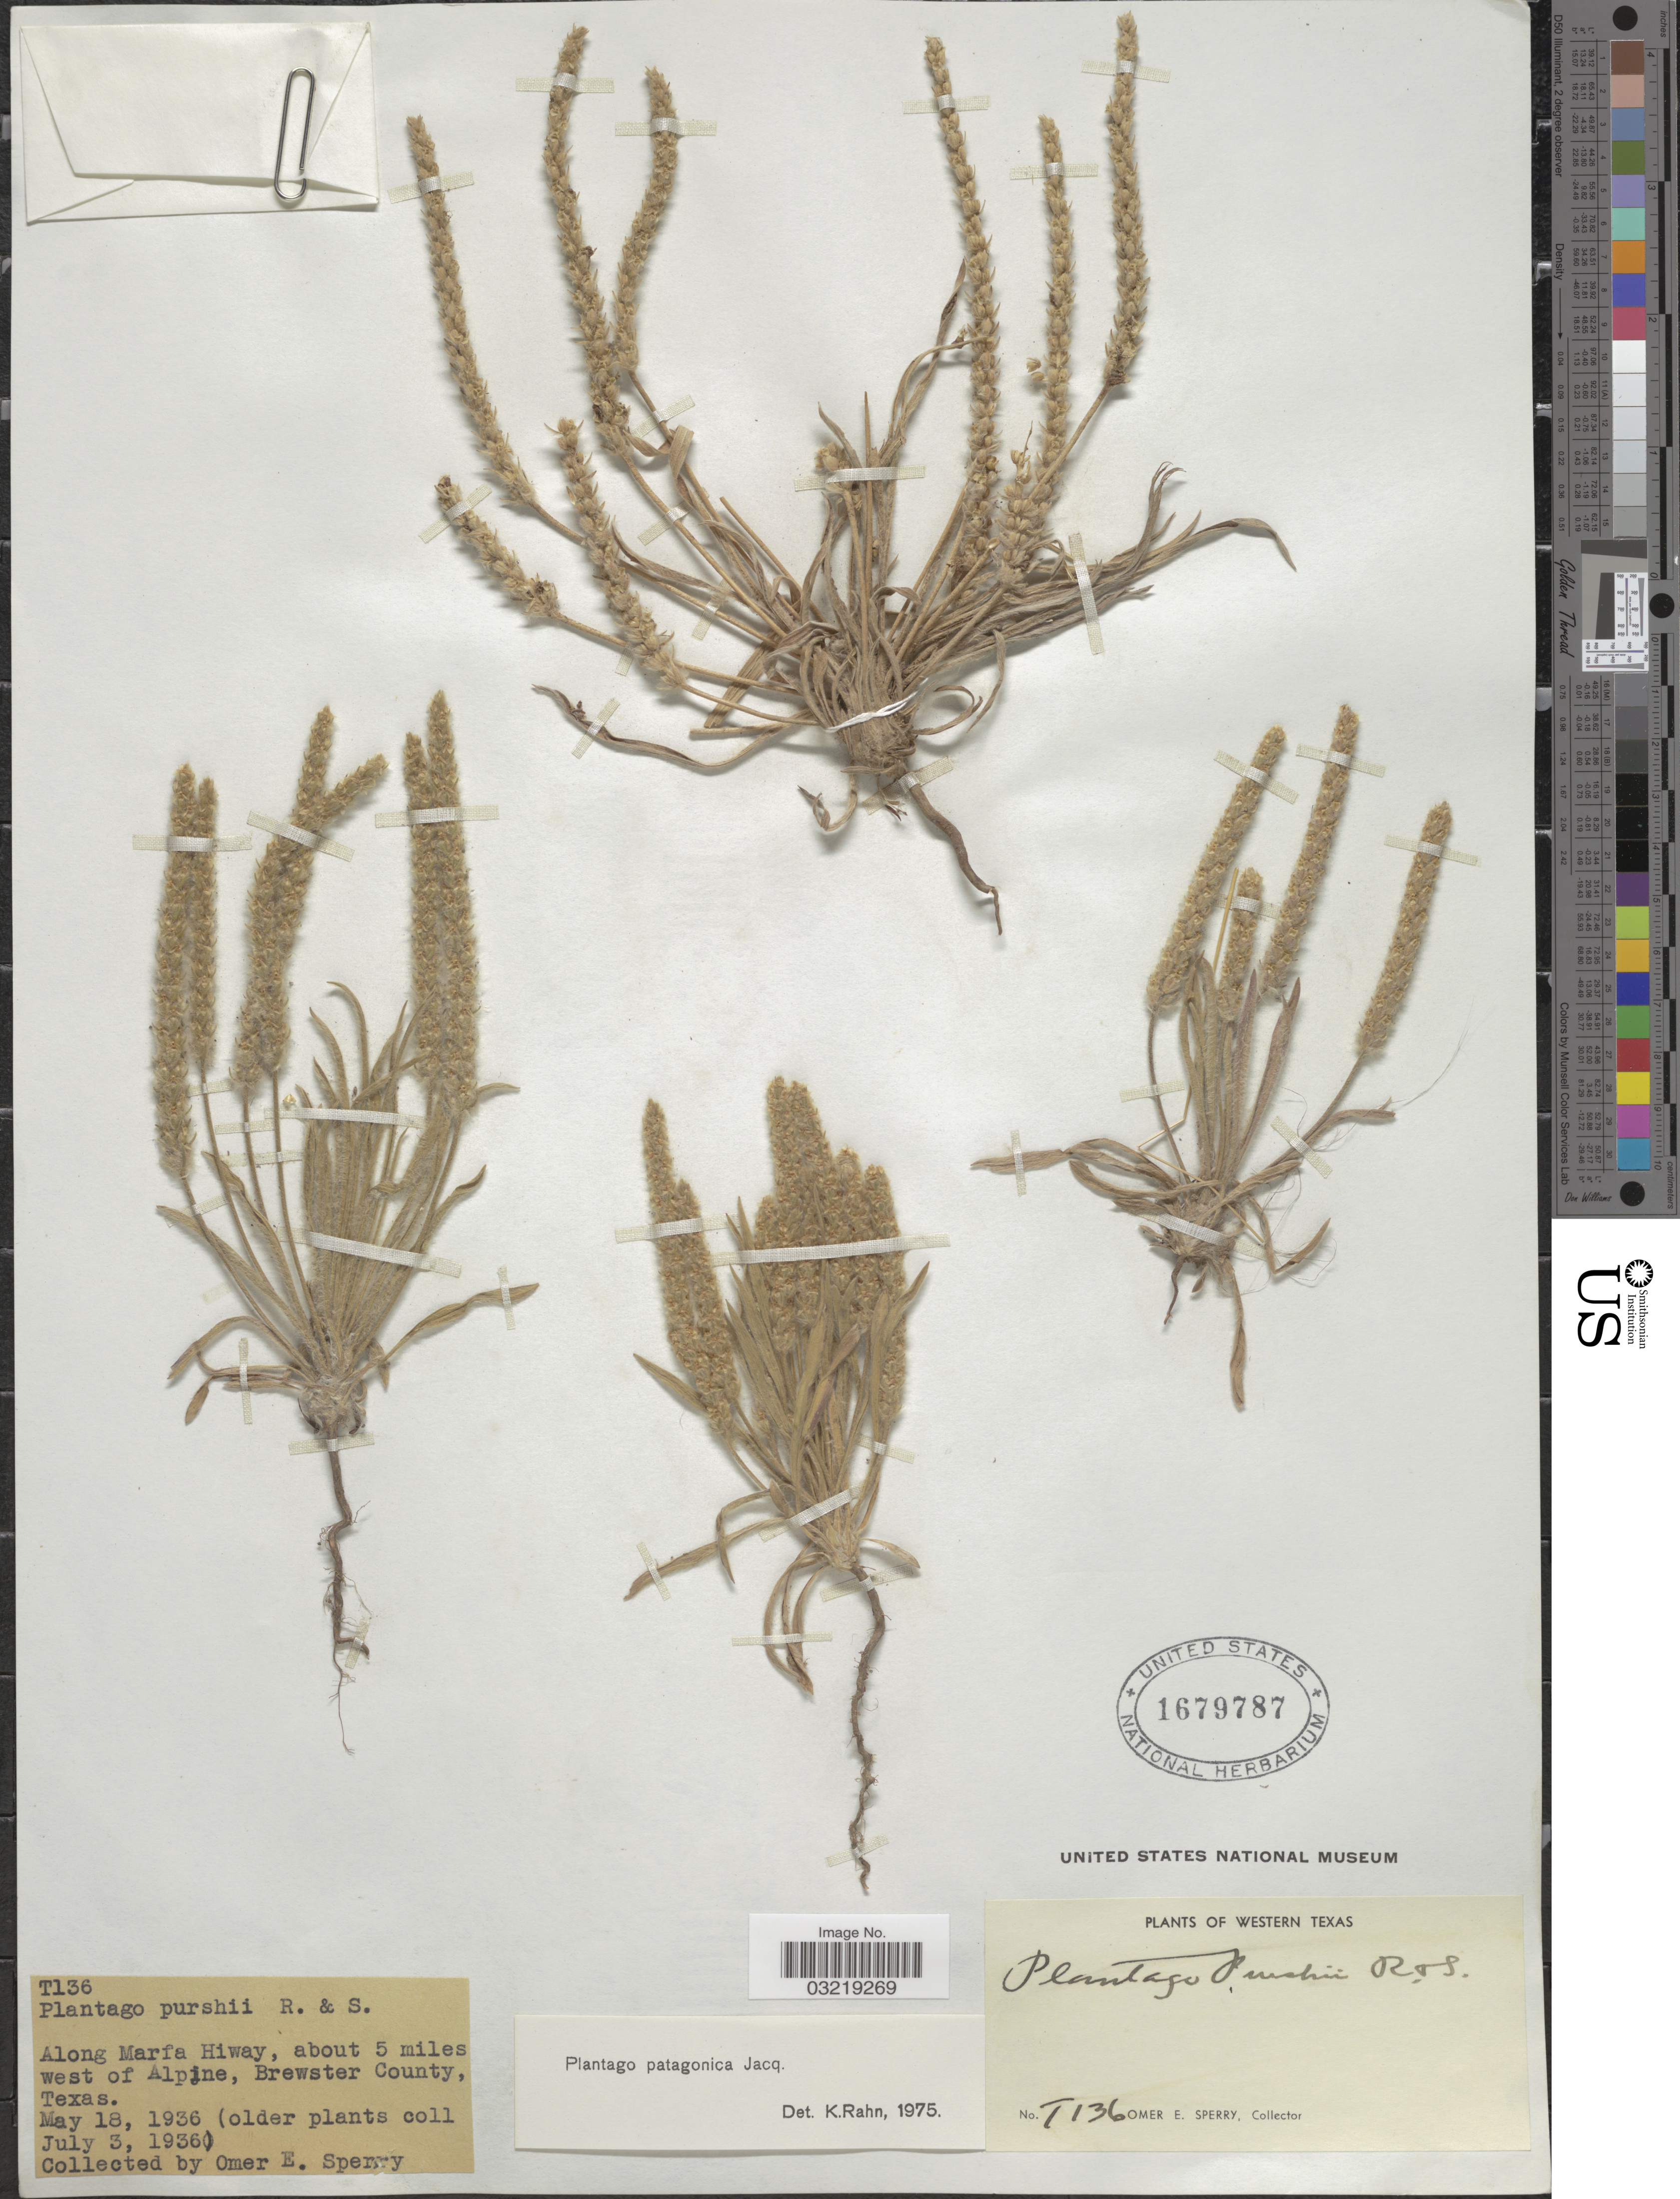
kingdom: Plantae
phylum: Tracheophyta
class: Magnoliopsida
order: Lamiales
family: Plantaginaceae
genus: Plantago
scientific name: Plantago patagonica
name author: Jacq.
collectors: O. E. Sperry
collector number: T136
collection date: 1936-05-18/1936-07-03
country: United States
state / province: Texas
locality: Along Marfa Hiway, about 5 miles west of Alpine, Brewster County.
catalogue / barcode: US 1679787